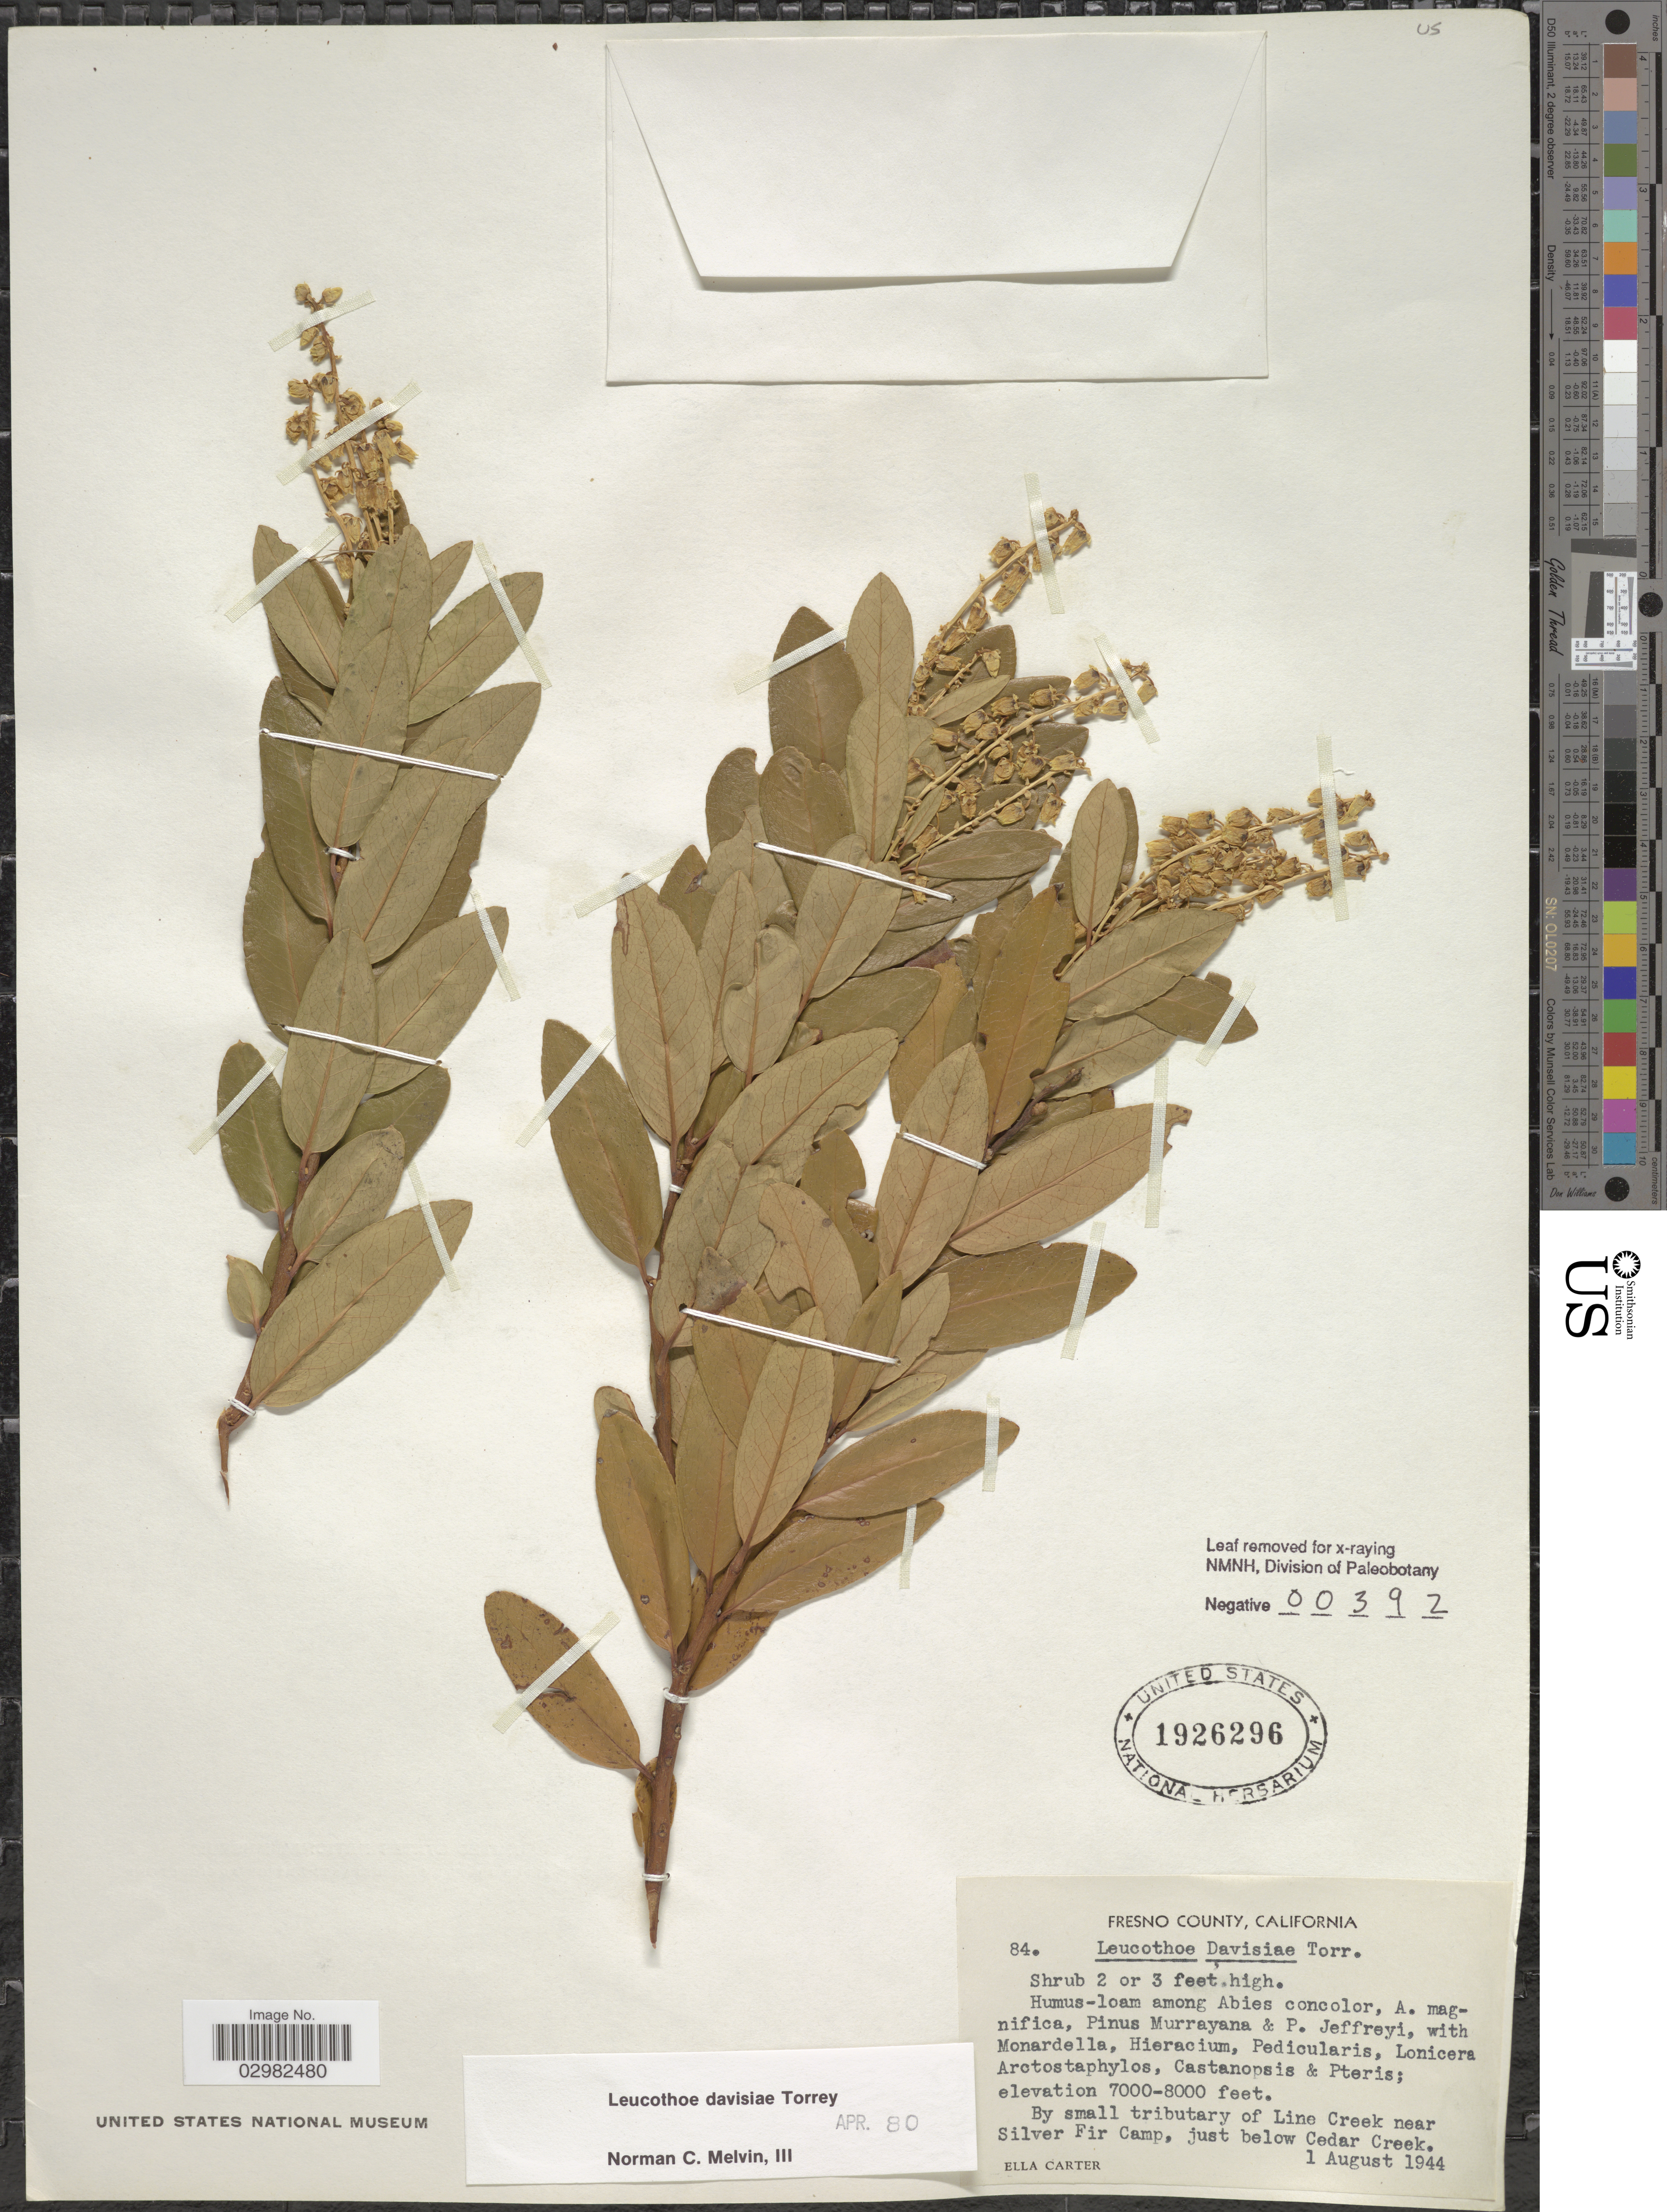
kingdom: Plantae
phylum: Tracheophyta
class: Magnoliopsida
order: Ericales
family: Ericaceae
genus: Leucothoe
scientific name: Leucothoë davisiae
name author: Torr.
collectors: E. Carter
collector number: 84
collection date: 1944-08-01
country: United States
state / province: California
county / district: Fresno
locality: Fresno County, By small tributary of Line Creek near Silver Fir Camp, just below Cedar Creek.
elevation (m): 2134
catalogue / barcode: US 1926296